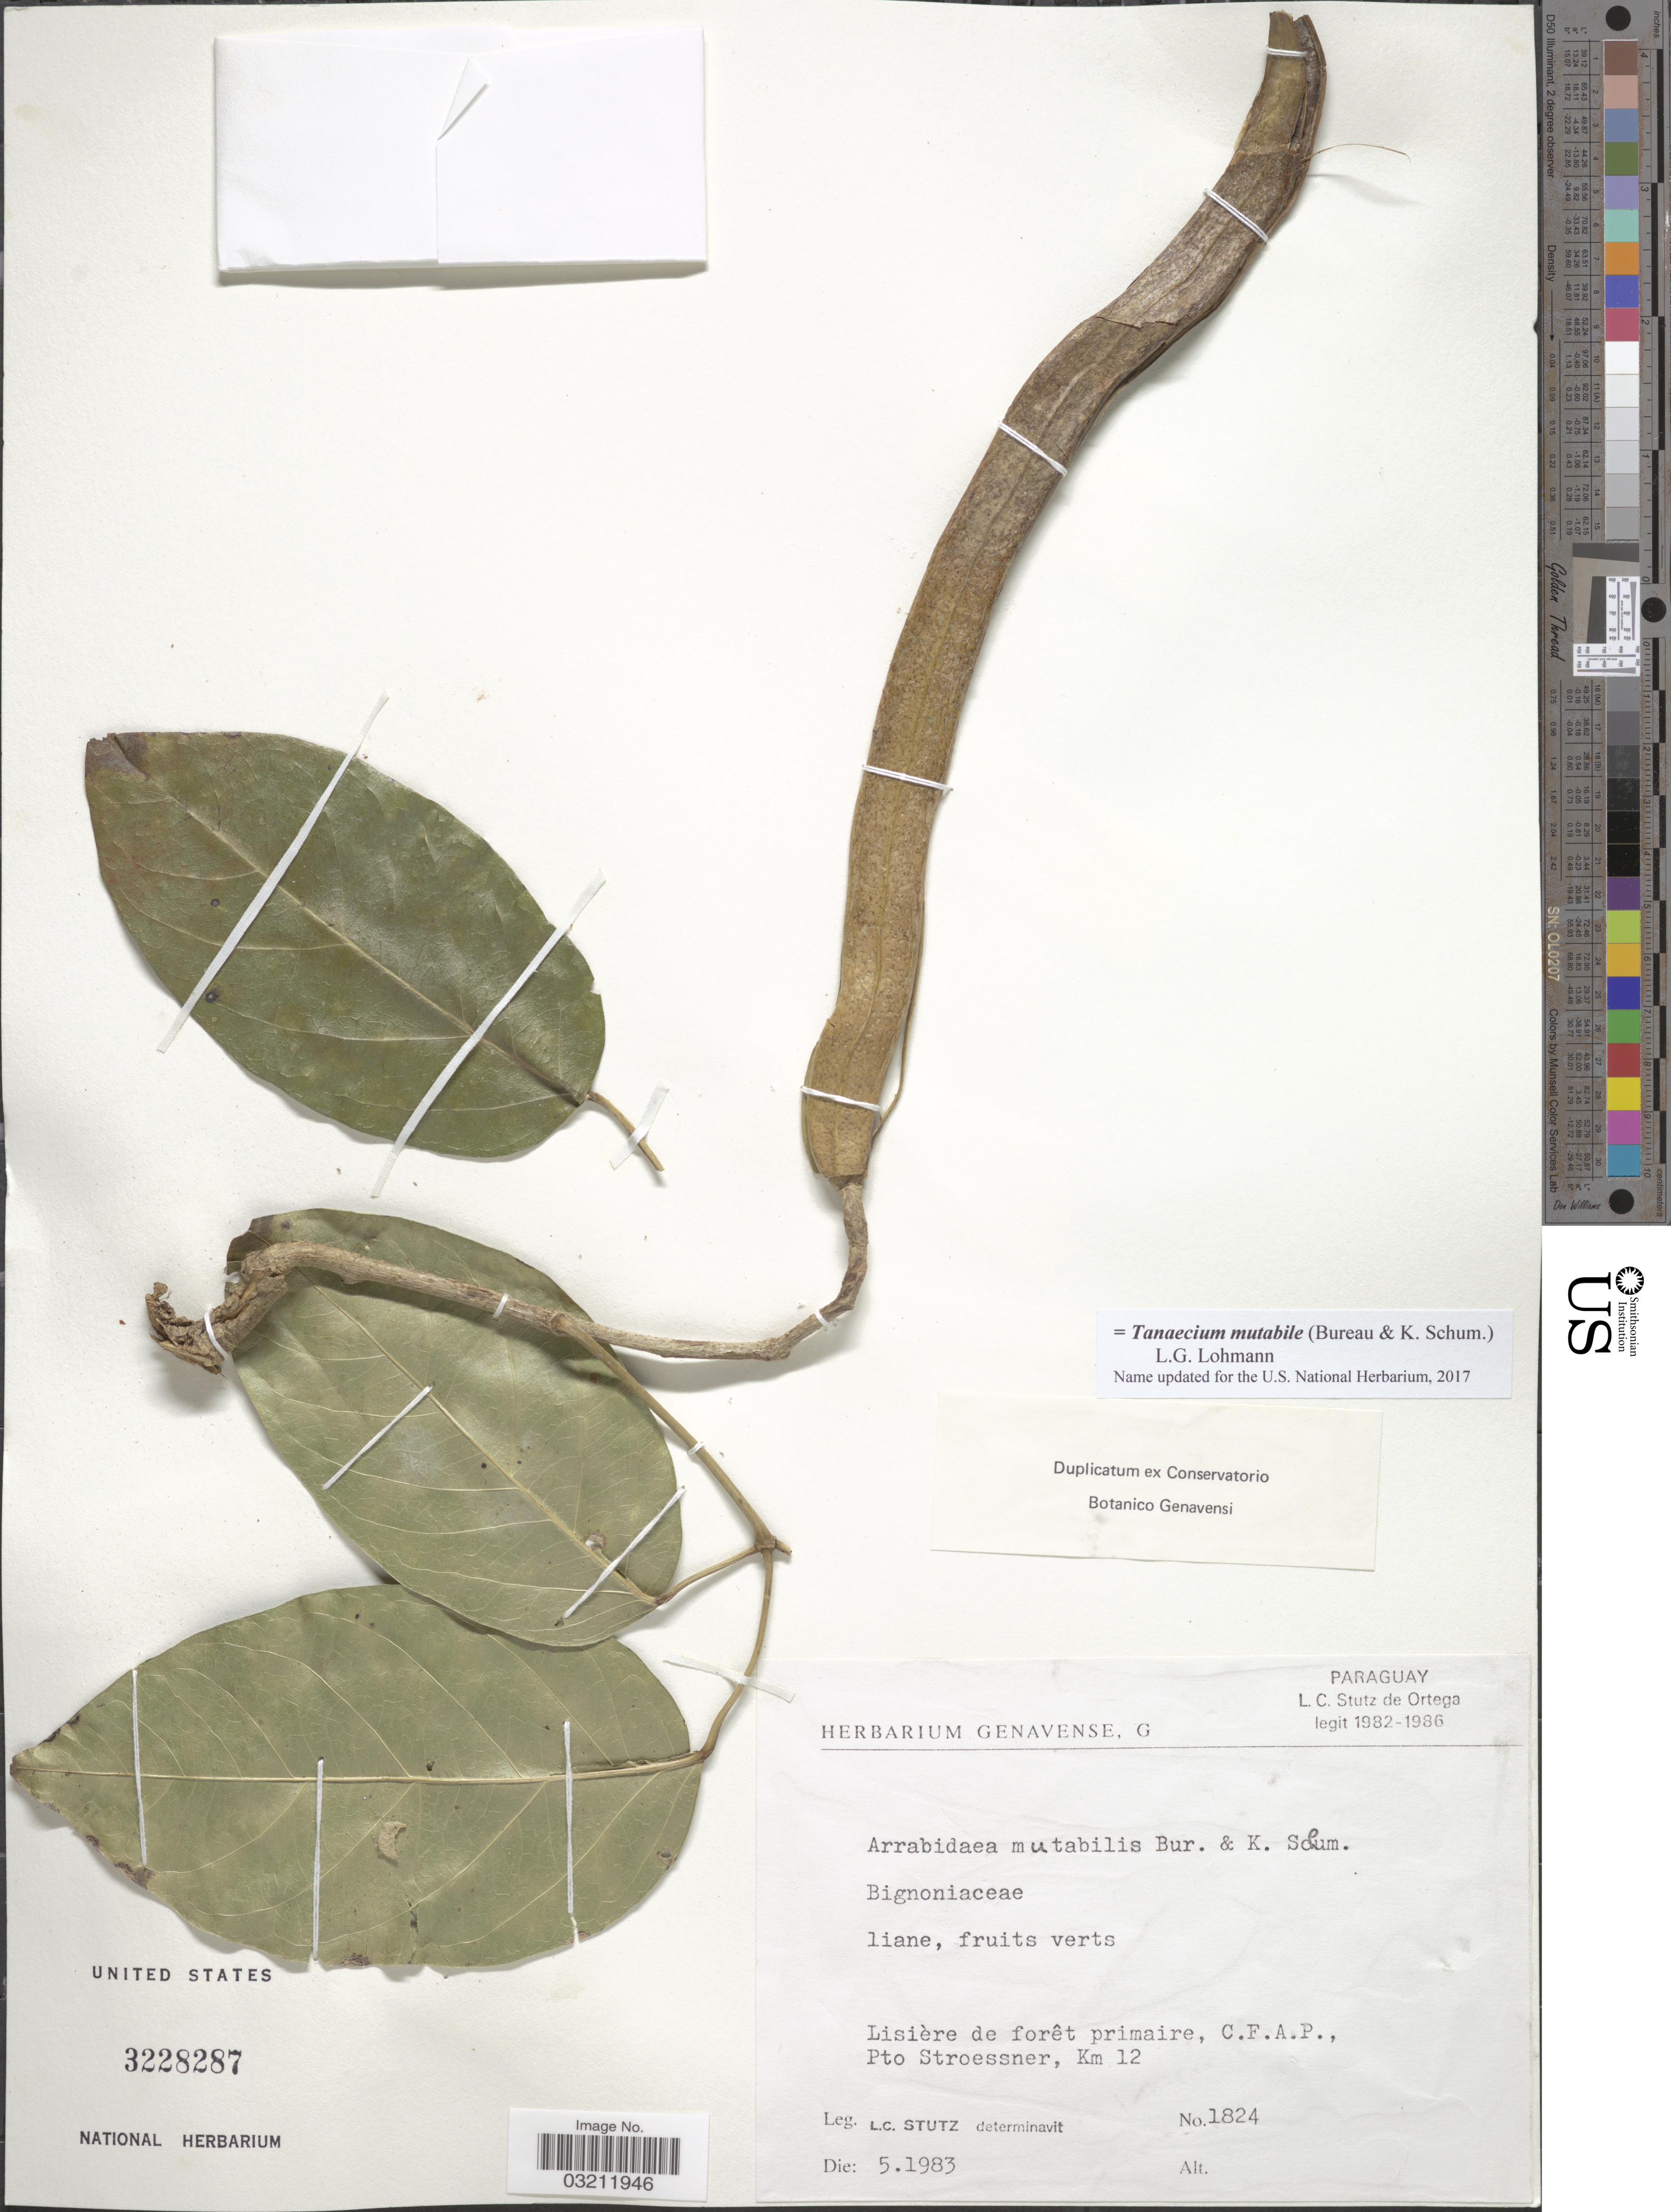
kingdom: Plantae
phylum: Tracheophyta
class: Magnoliopsida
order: Lamiales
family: Bignoniaceae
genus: Tanaecium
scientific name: Tanaecium mutabile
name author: (Bureau & K. Schum.) L.G. Lohmann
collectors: L. C. Stutz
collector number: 1824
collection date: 1983-05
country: Paraguay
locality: Lisière de forêt primaire, C.F.A.P., Pto Stroessner, Km 12.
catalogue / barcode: US 3228287